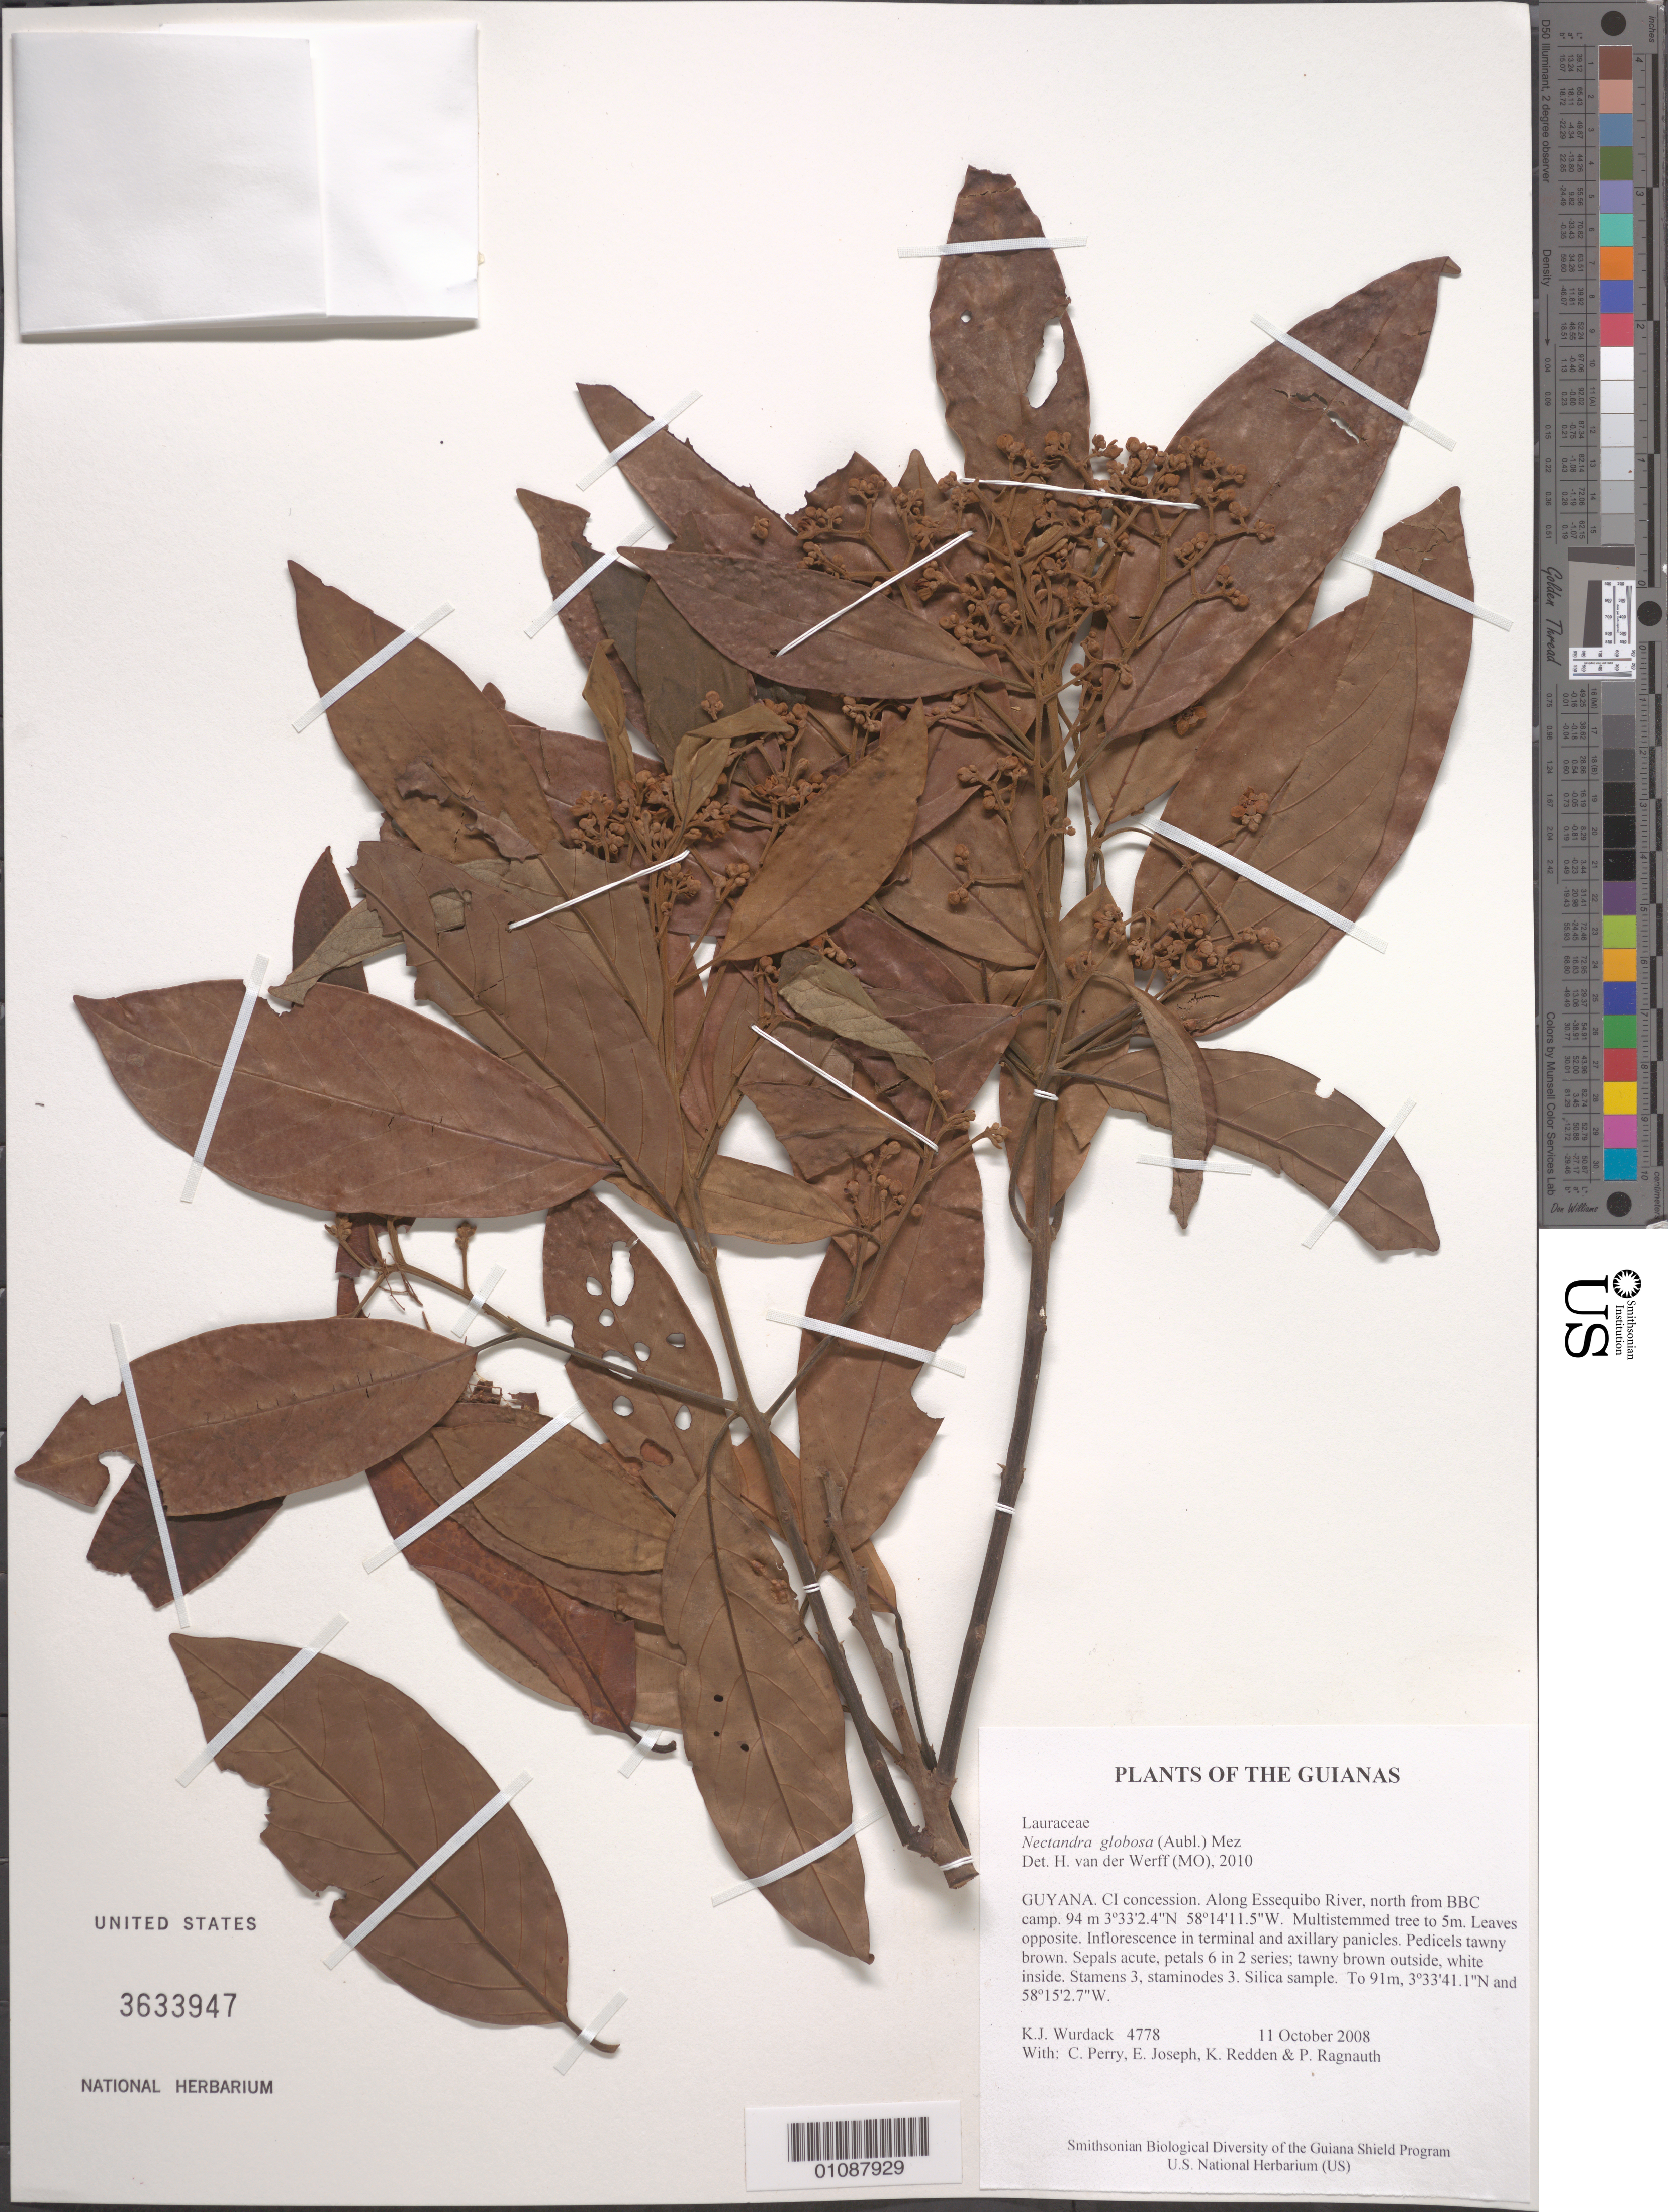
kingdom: Plantae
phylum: Tracheophyta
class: Magnoliopsida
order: Laurales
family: Lauraceae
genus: Nectandra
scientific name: Nectandra globosa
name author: (Aubl.) Mez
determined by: van der Werff, H., (MO), Missouri Botanical Garden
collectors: K. Wurdack, C. Perry, E. Joseph, K. M. Redden & P. Ragnauth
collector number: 4778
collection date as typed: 11 October 2008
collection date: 2008-10-11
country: Guyana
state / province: U. Takutu-U. Essequibo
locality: CI concession. Along Essequibo River, north from BBC camp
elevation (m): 94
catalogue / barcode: US 3633947